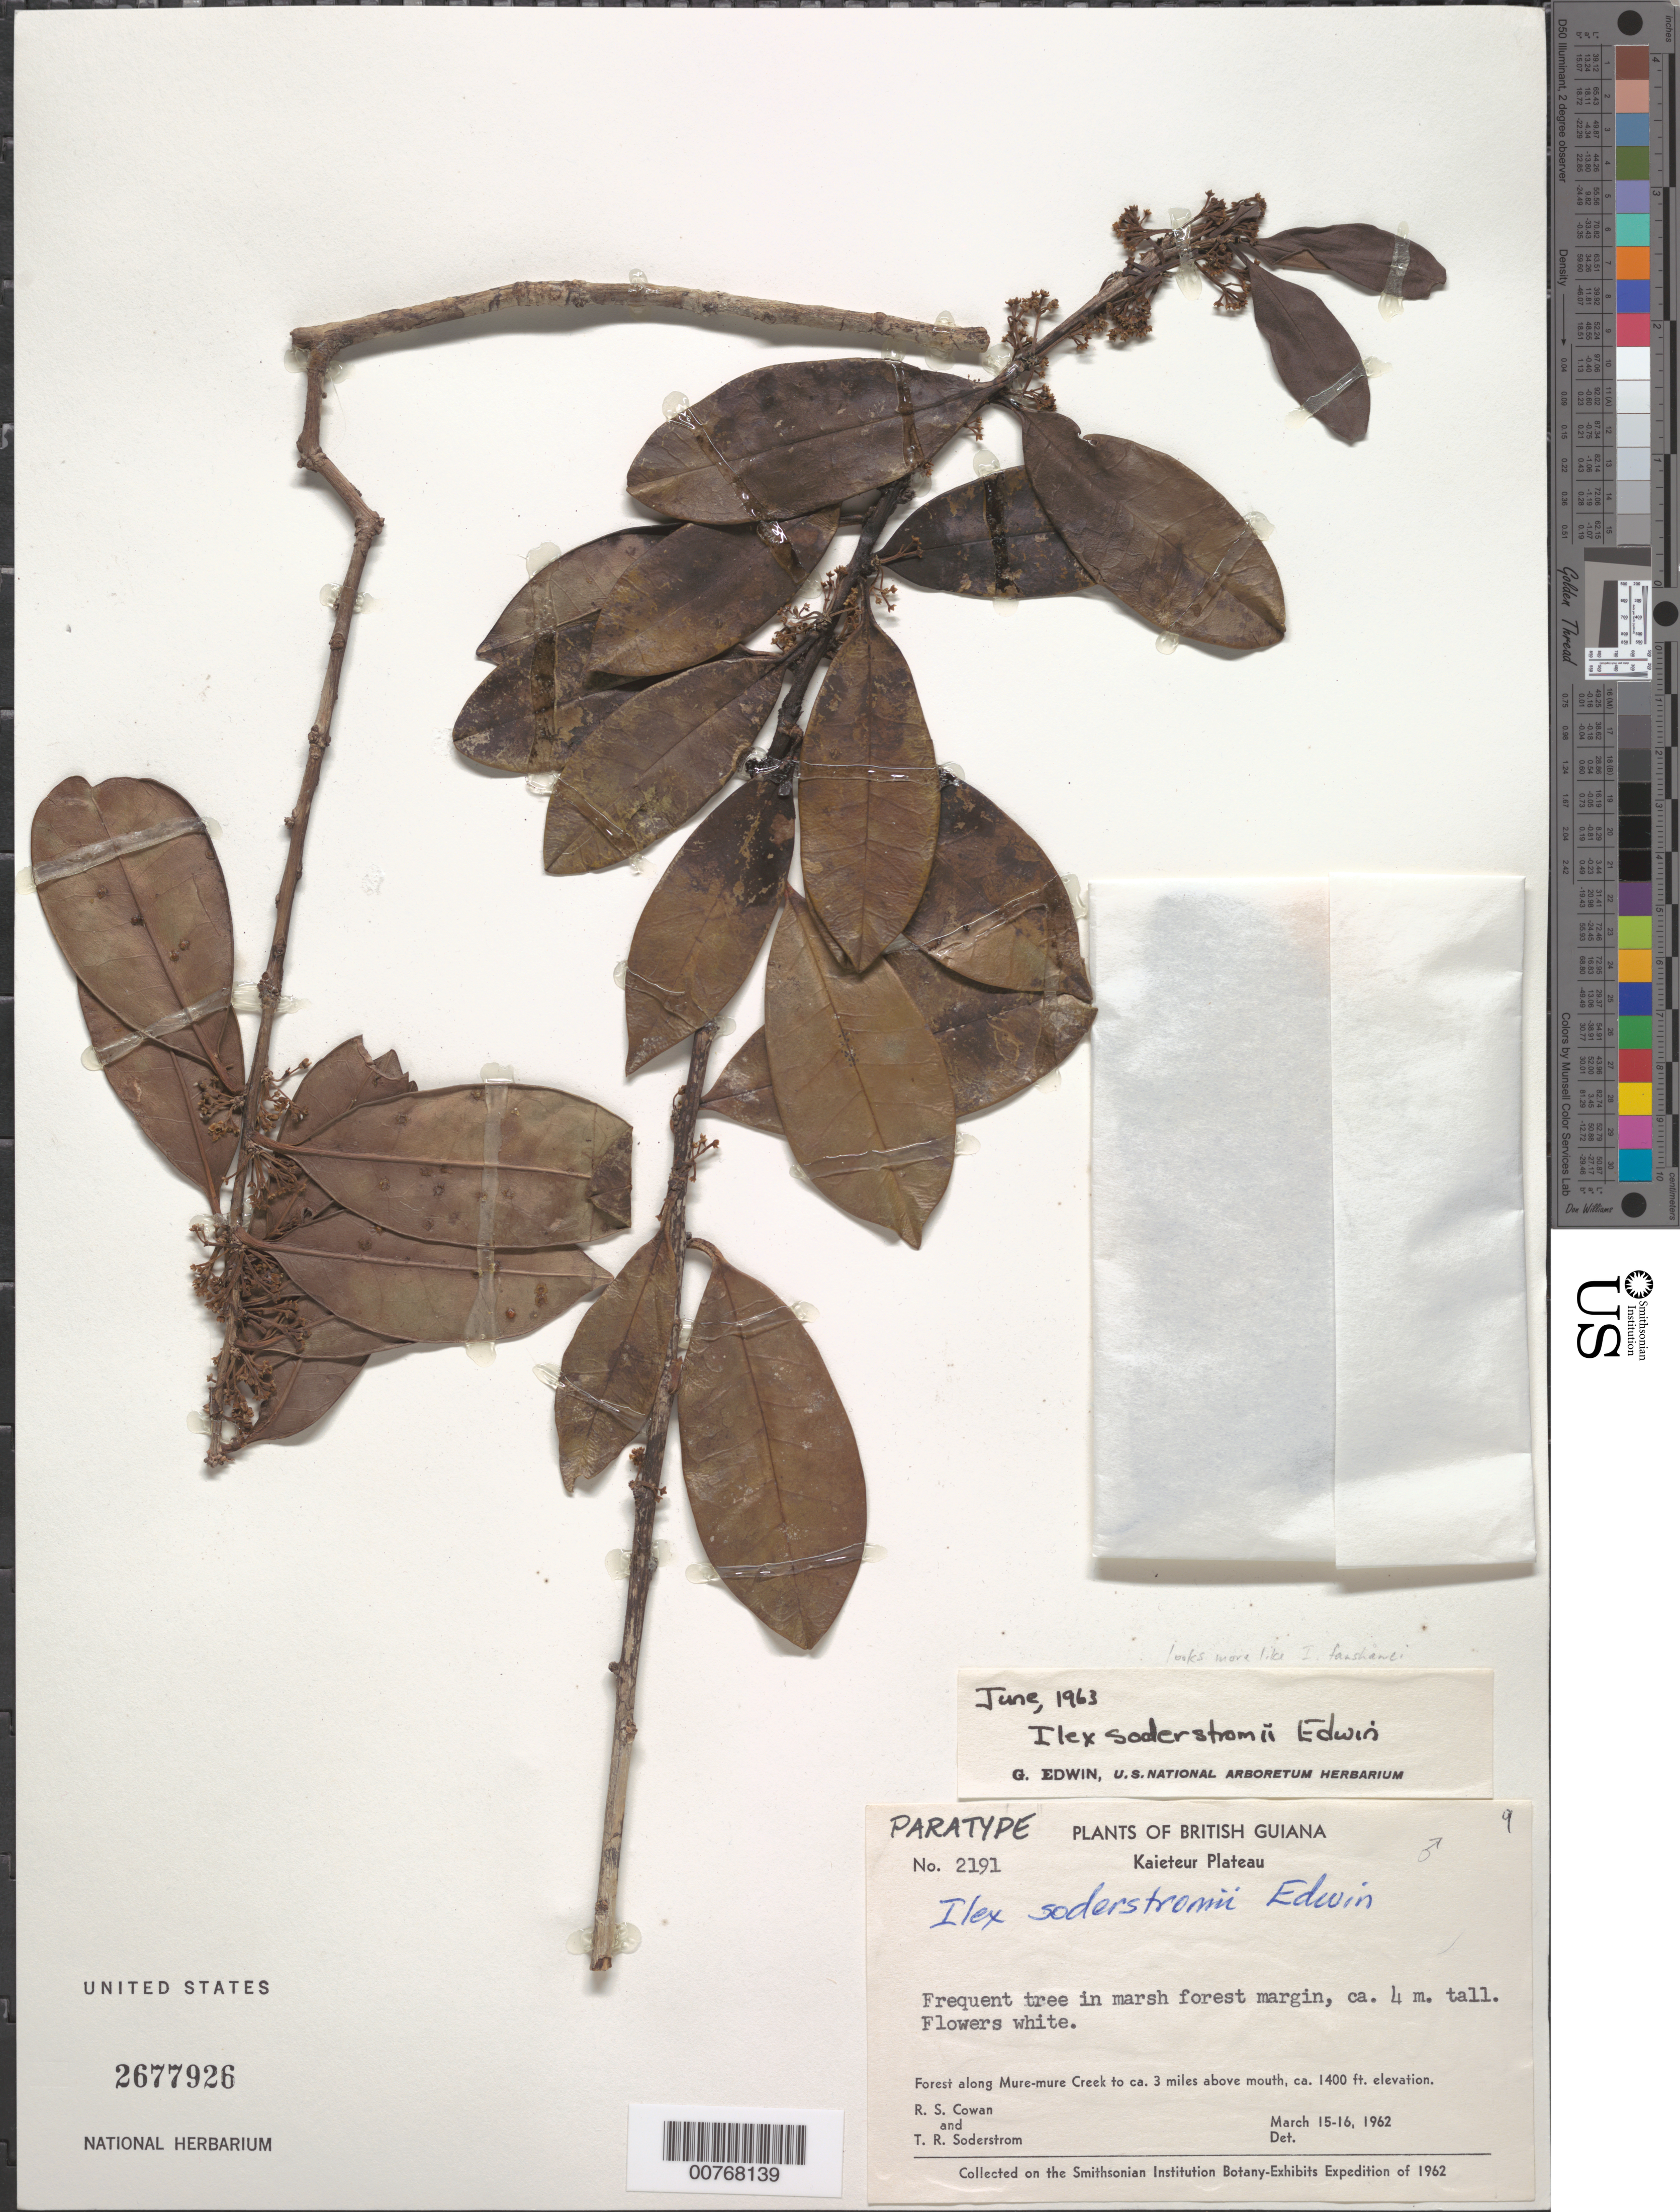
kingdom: Plantae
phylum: Tracheophyta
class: Magnoliopsida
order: Aquifoliales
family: Aquifoliaceae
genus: Ilex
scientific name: Ilex soderstromii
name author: Edwin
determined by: Edwin, G.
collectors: R. S. Cowan & T. R. Soderstrom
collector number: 2191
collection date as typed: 15-Mar-62 to 16-Mar-62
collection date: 1962-03-15/1962-03-16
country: Guyana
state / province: Potaro-Siparuni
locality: Kaieteur Plateau, Mure-mure Creek to ca. 3 mi. above mouth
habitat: Marsh forest margin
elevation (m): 427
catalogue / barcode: US 2677926